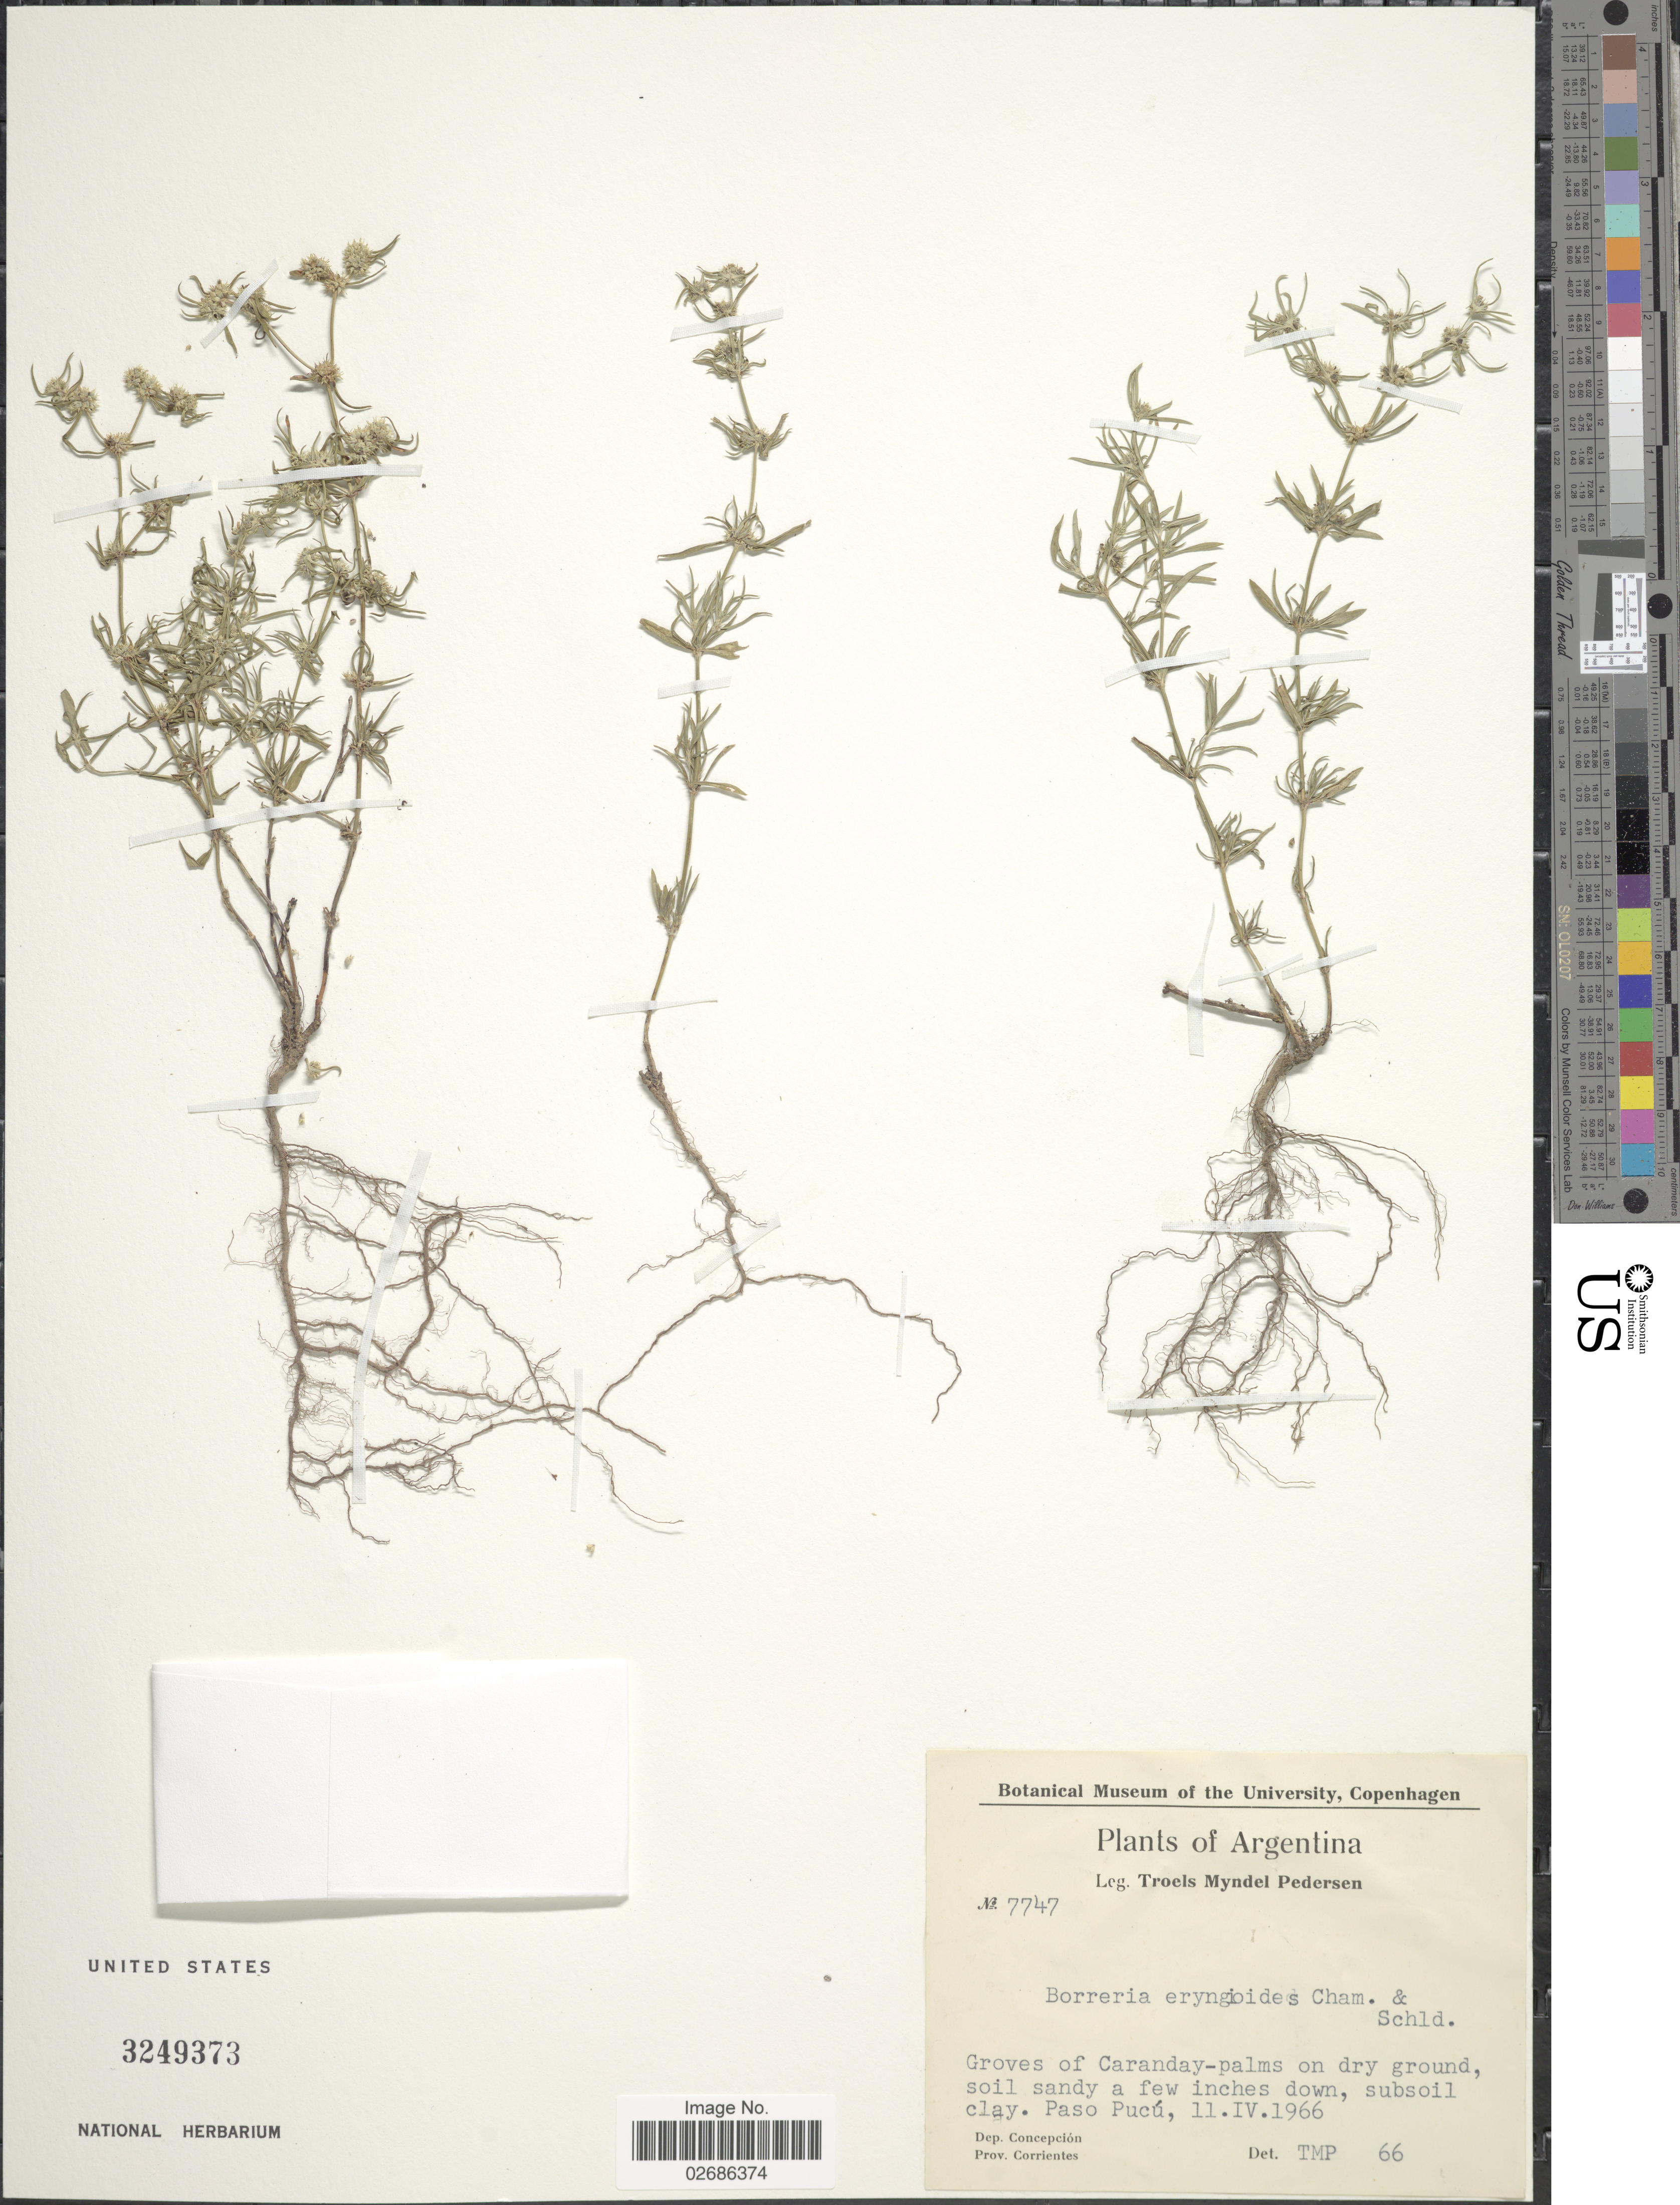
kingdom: Plantae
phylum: Tracheophyta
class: Magnoliopsida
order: Gentianales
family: Rubiaceae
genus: Borreria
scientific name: Borreria eryngioides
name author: Cham. & Schltdl.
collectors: T. Pederson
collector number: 7747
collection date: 1966-04-11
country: Argentina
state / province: Corrientes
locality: Paso Pucu, Dep. Concepcion, Prov. Corrientes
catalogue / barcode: US 3249373